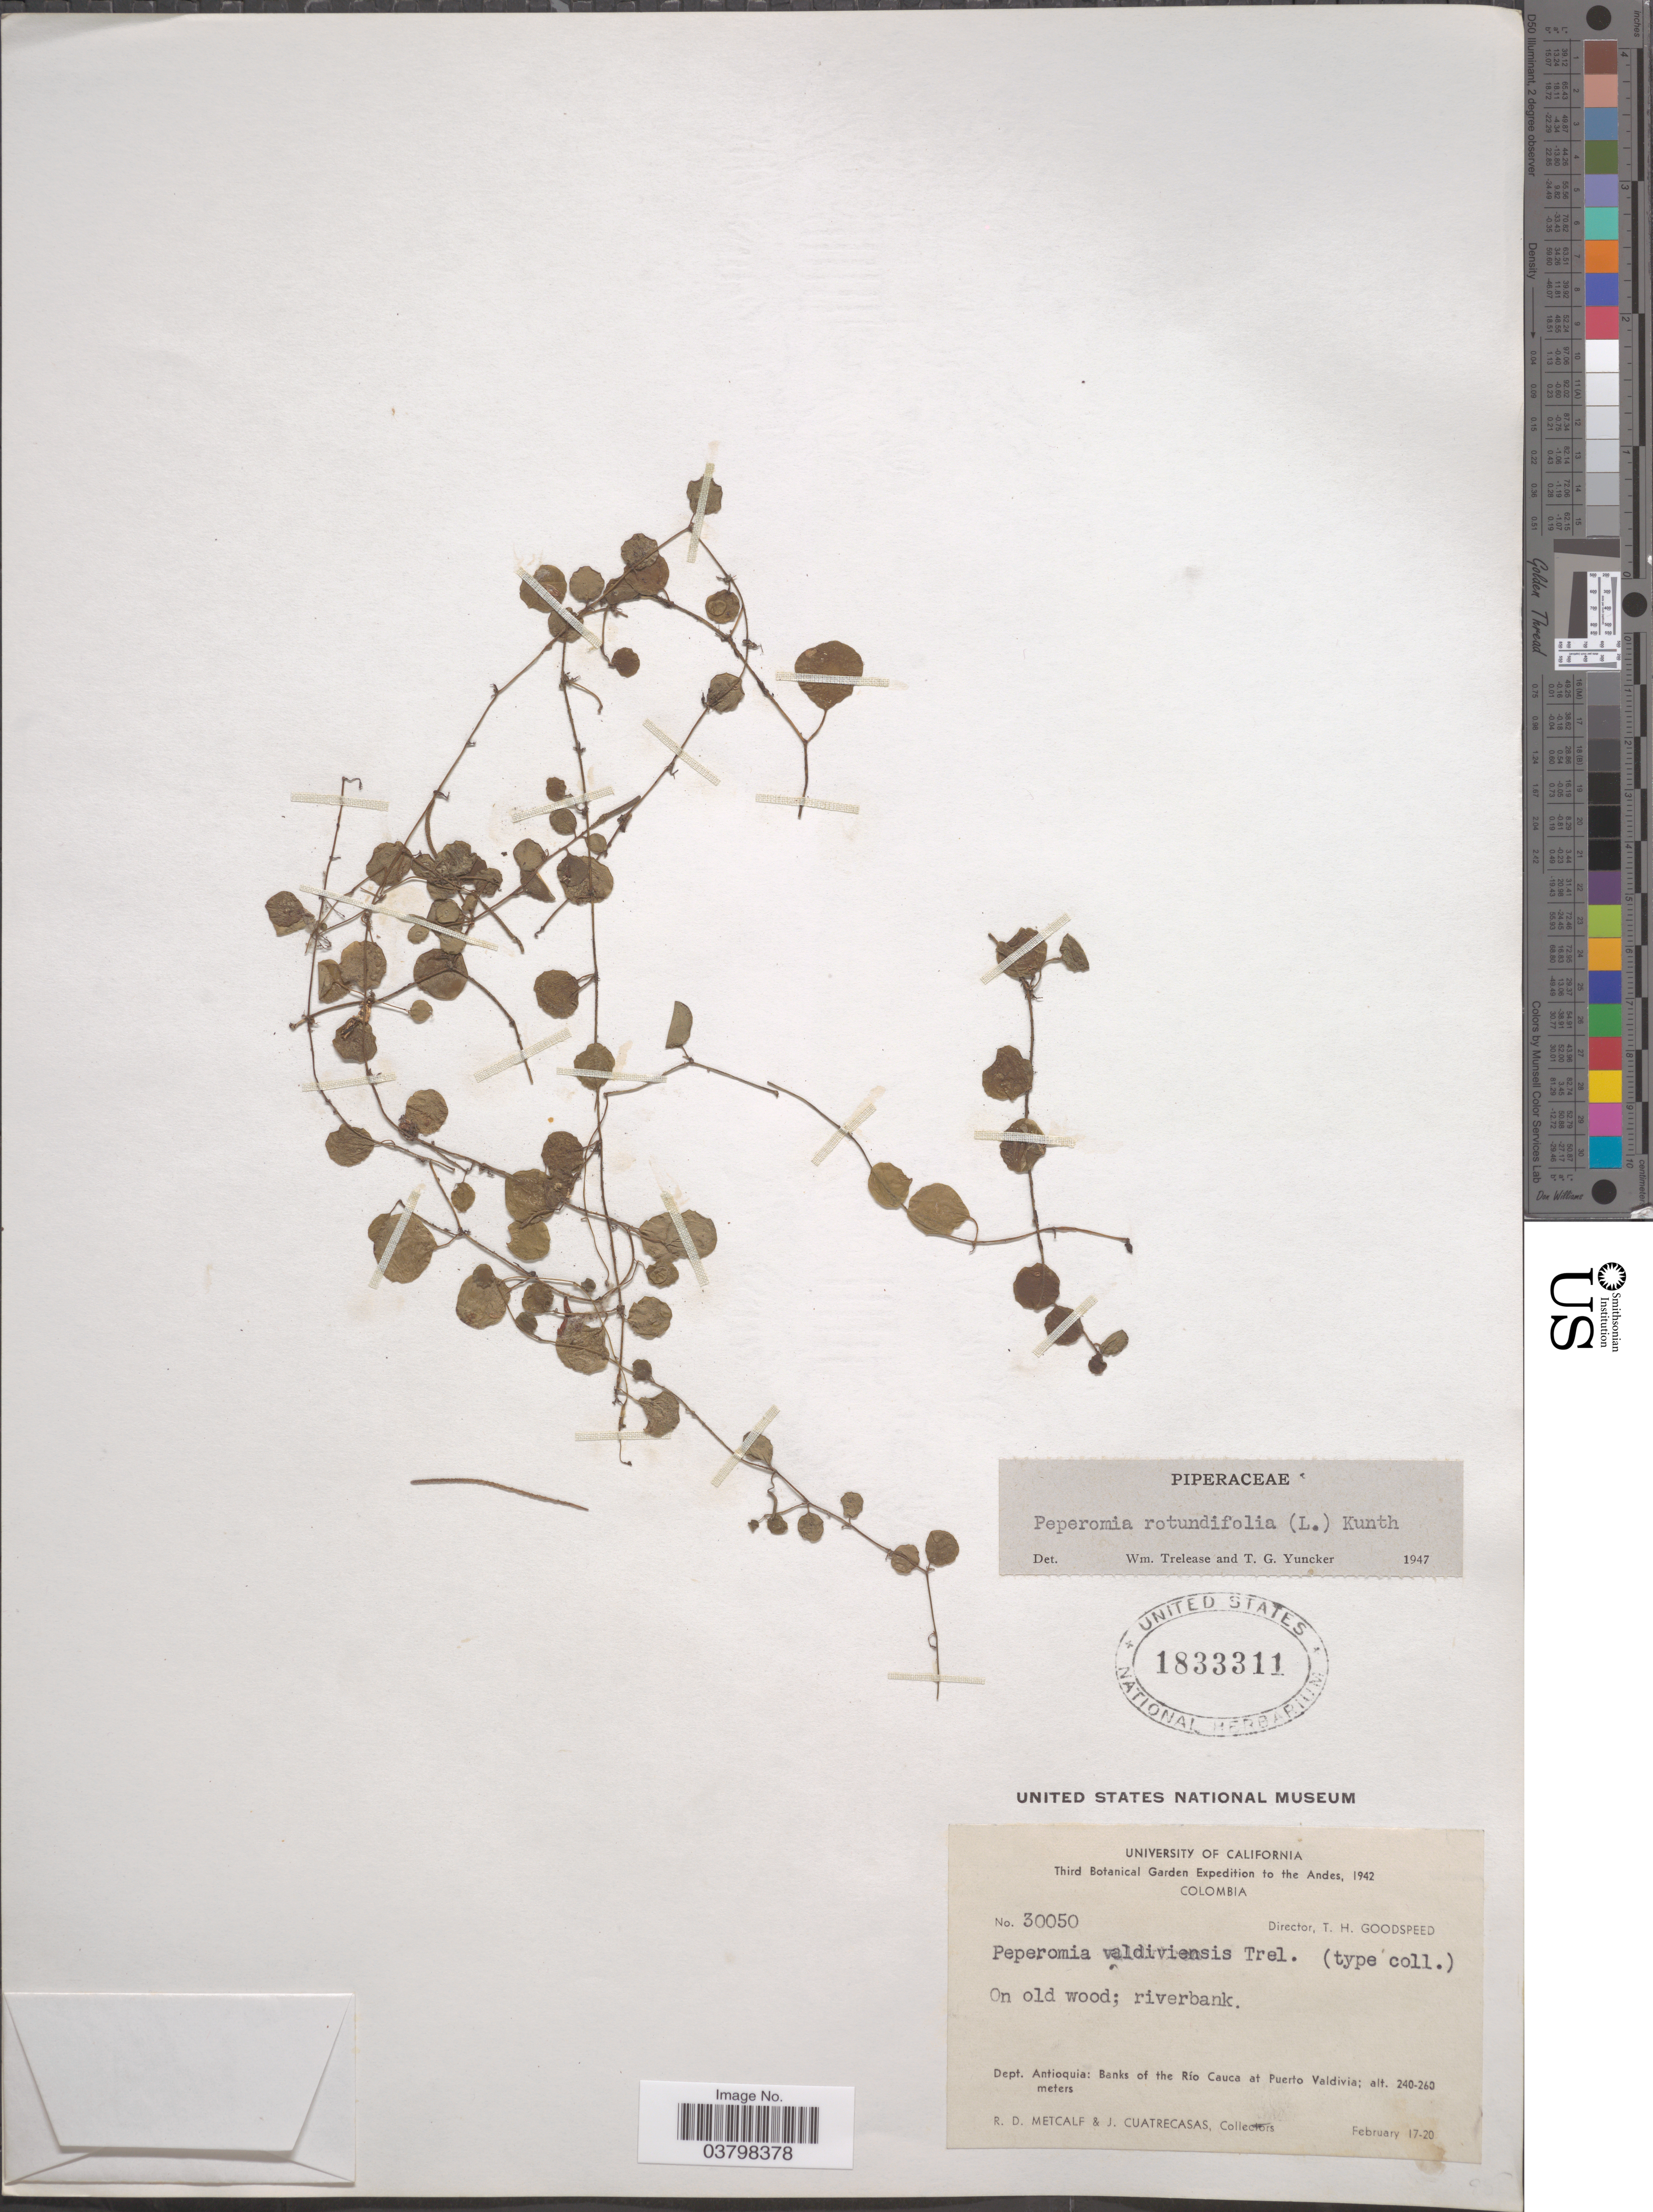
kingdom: Plantae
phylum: Tracheophyta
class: Magnoliopsida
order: Piperales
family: Piperaceae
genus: Peperomia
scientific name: Peperomia rotundifolia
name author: (L.) Kunth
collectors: R. D. Metcalf & J. Cuatrecasas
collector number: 30050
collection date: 1942-02-17/1942-02-20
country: Colombia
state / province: Antioquia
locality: The Andes. Dept. Antioquia: Banks of the Río Cauca at Puerto Valdivia.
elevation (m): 240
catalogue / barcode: US 1833311